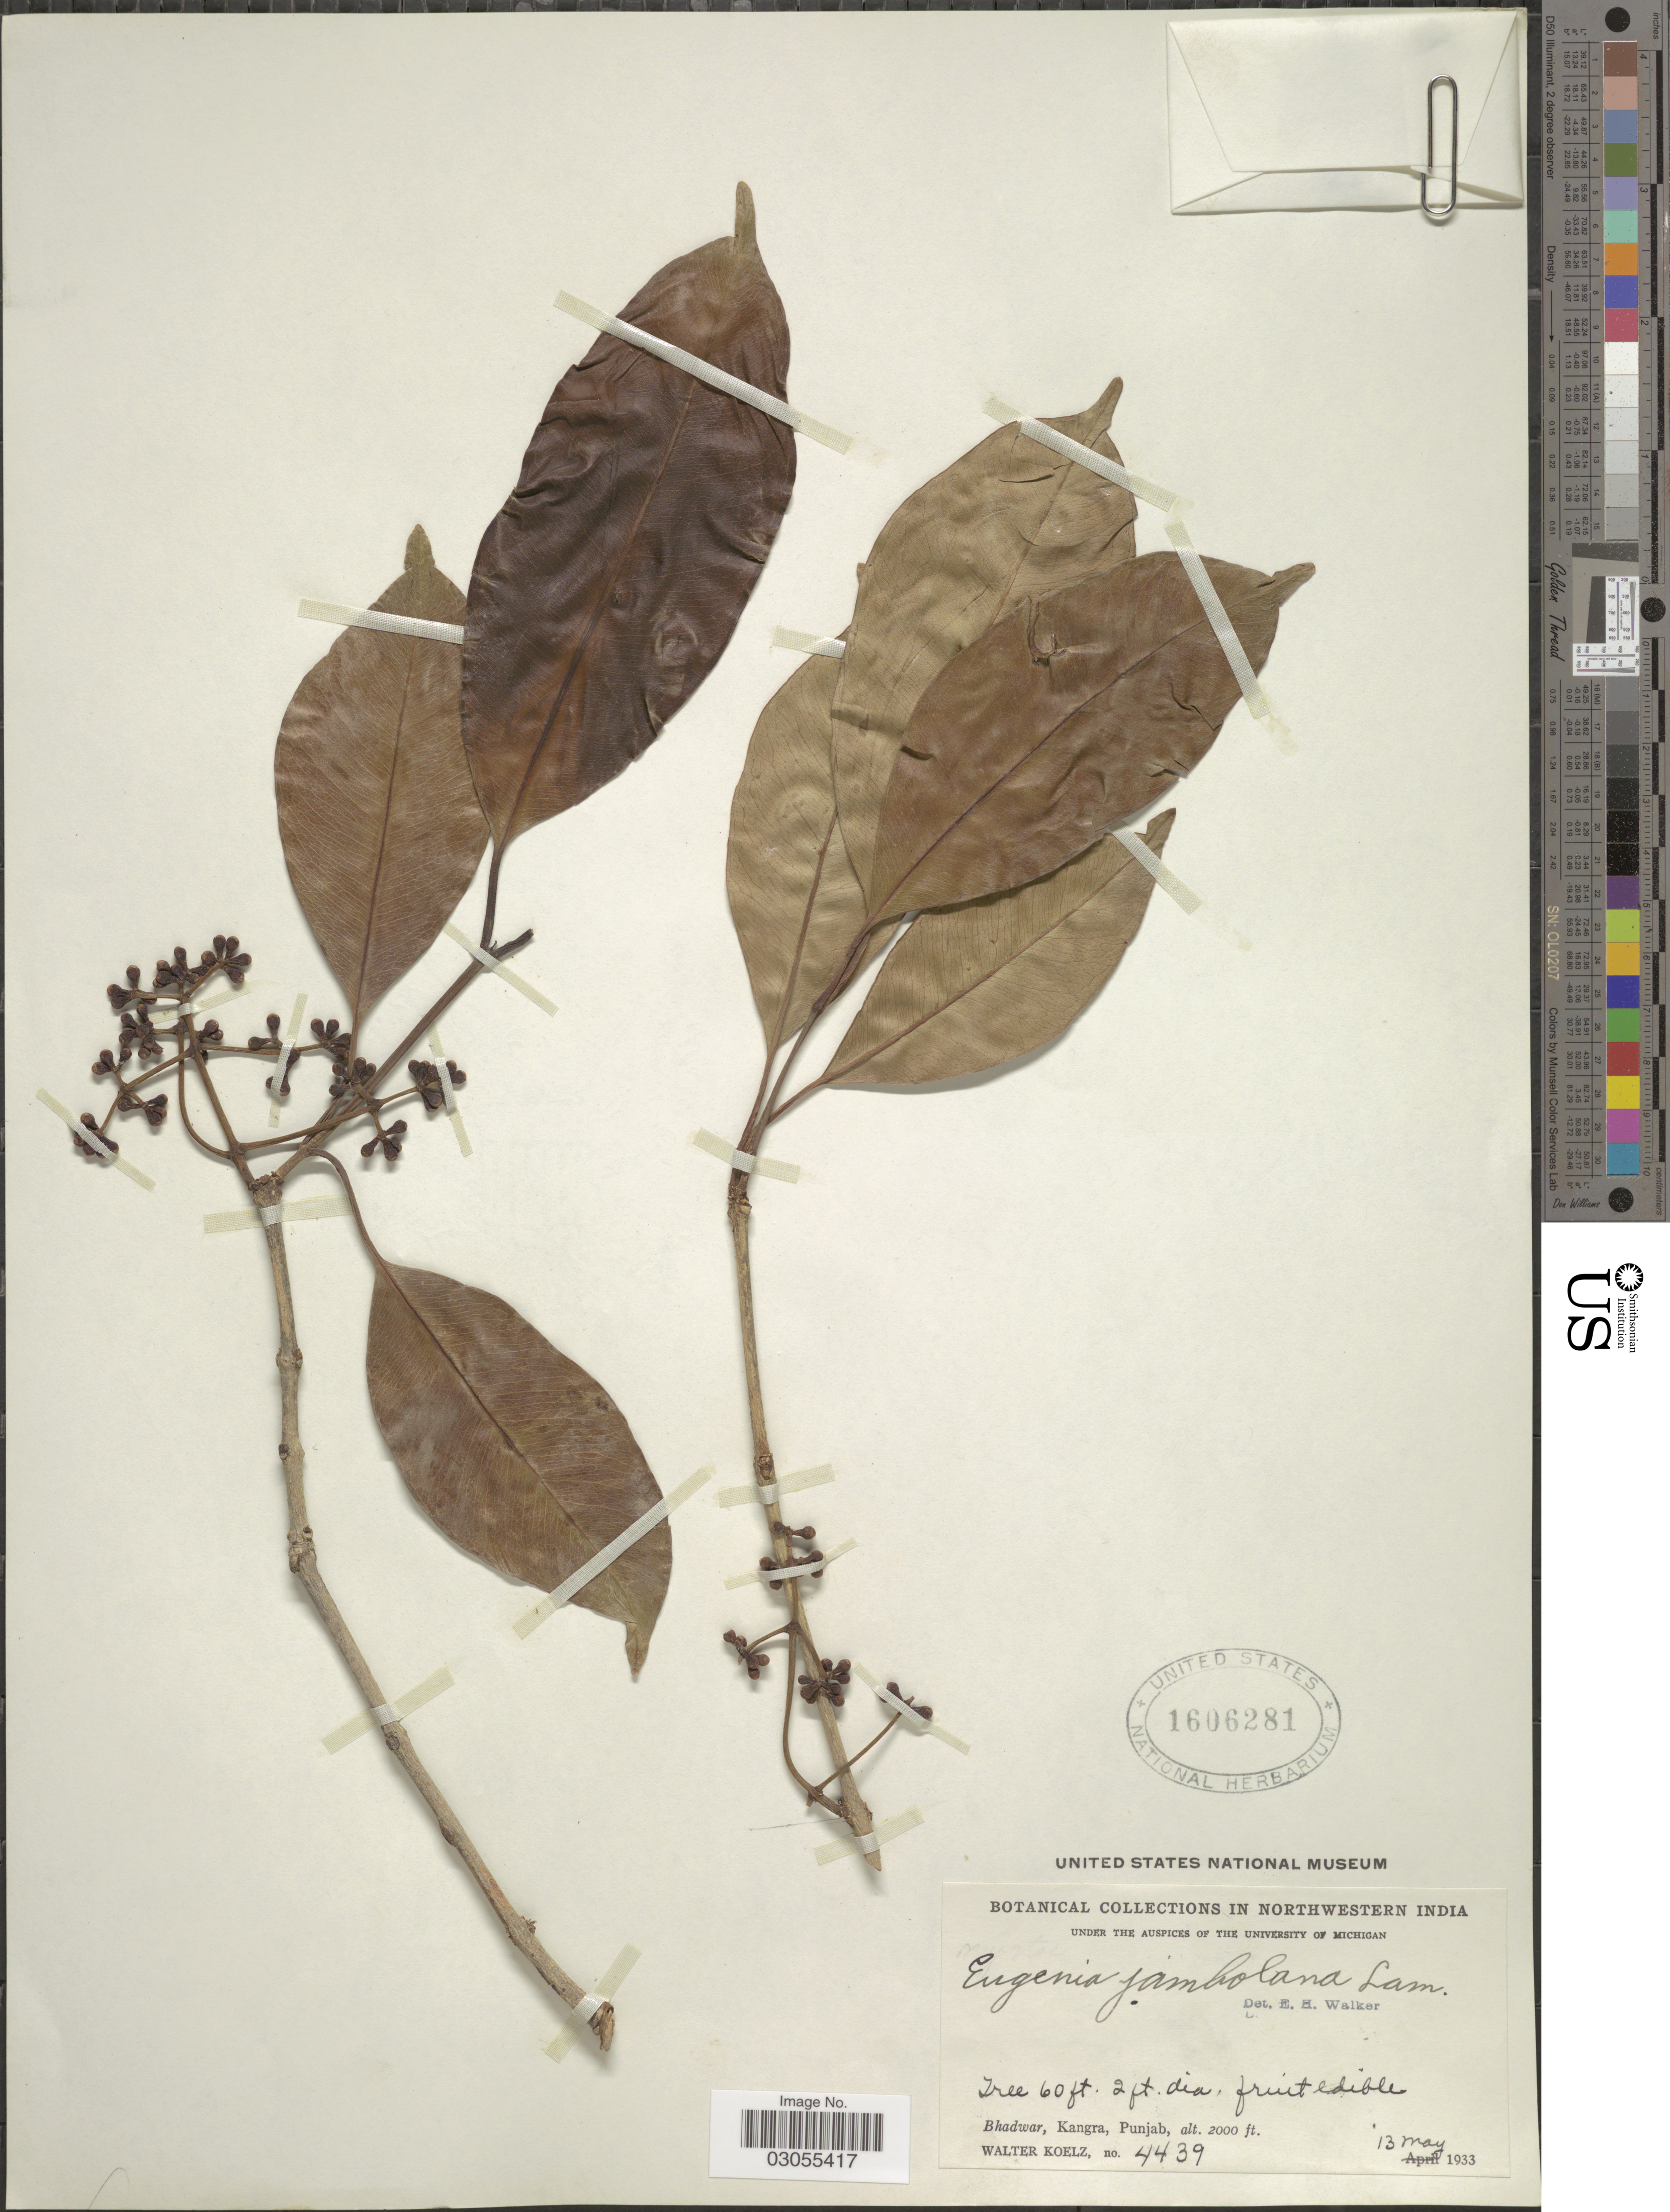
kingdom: Plantae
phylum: Tracheophyta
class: Magnoliopsida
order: Myrtales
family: Myrtaceae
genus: Syzygium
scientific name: Syzygium cumini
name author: (L.) Skeels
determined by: Strong, Mark T., (BOT), Smithsonian Institution - National Museum of Natural History (UNITED STATES)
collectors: W. N. Koelz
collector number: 4439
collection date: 1933-05-13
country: India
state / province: Punjab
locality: Northwestern India. Bhadwar, Kangra.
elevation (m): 610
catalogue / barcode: US 1606281